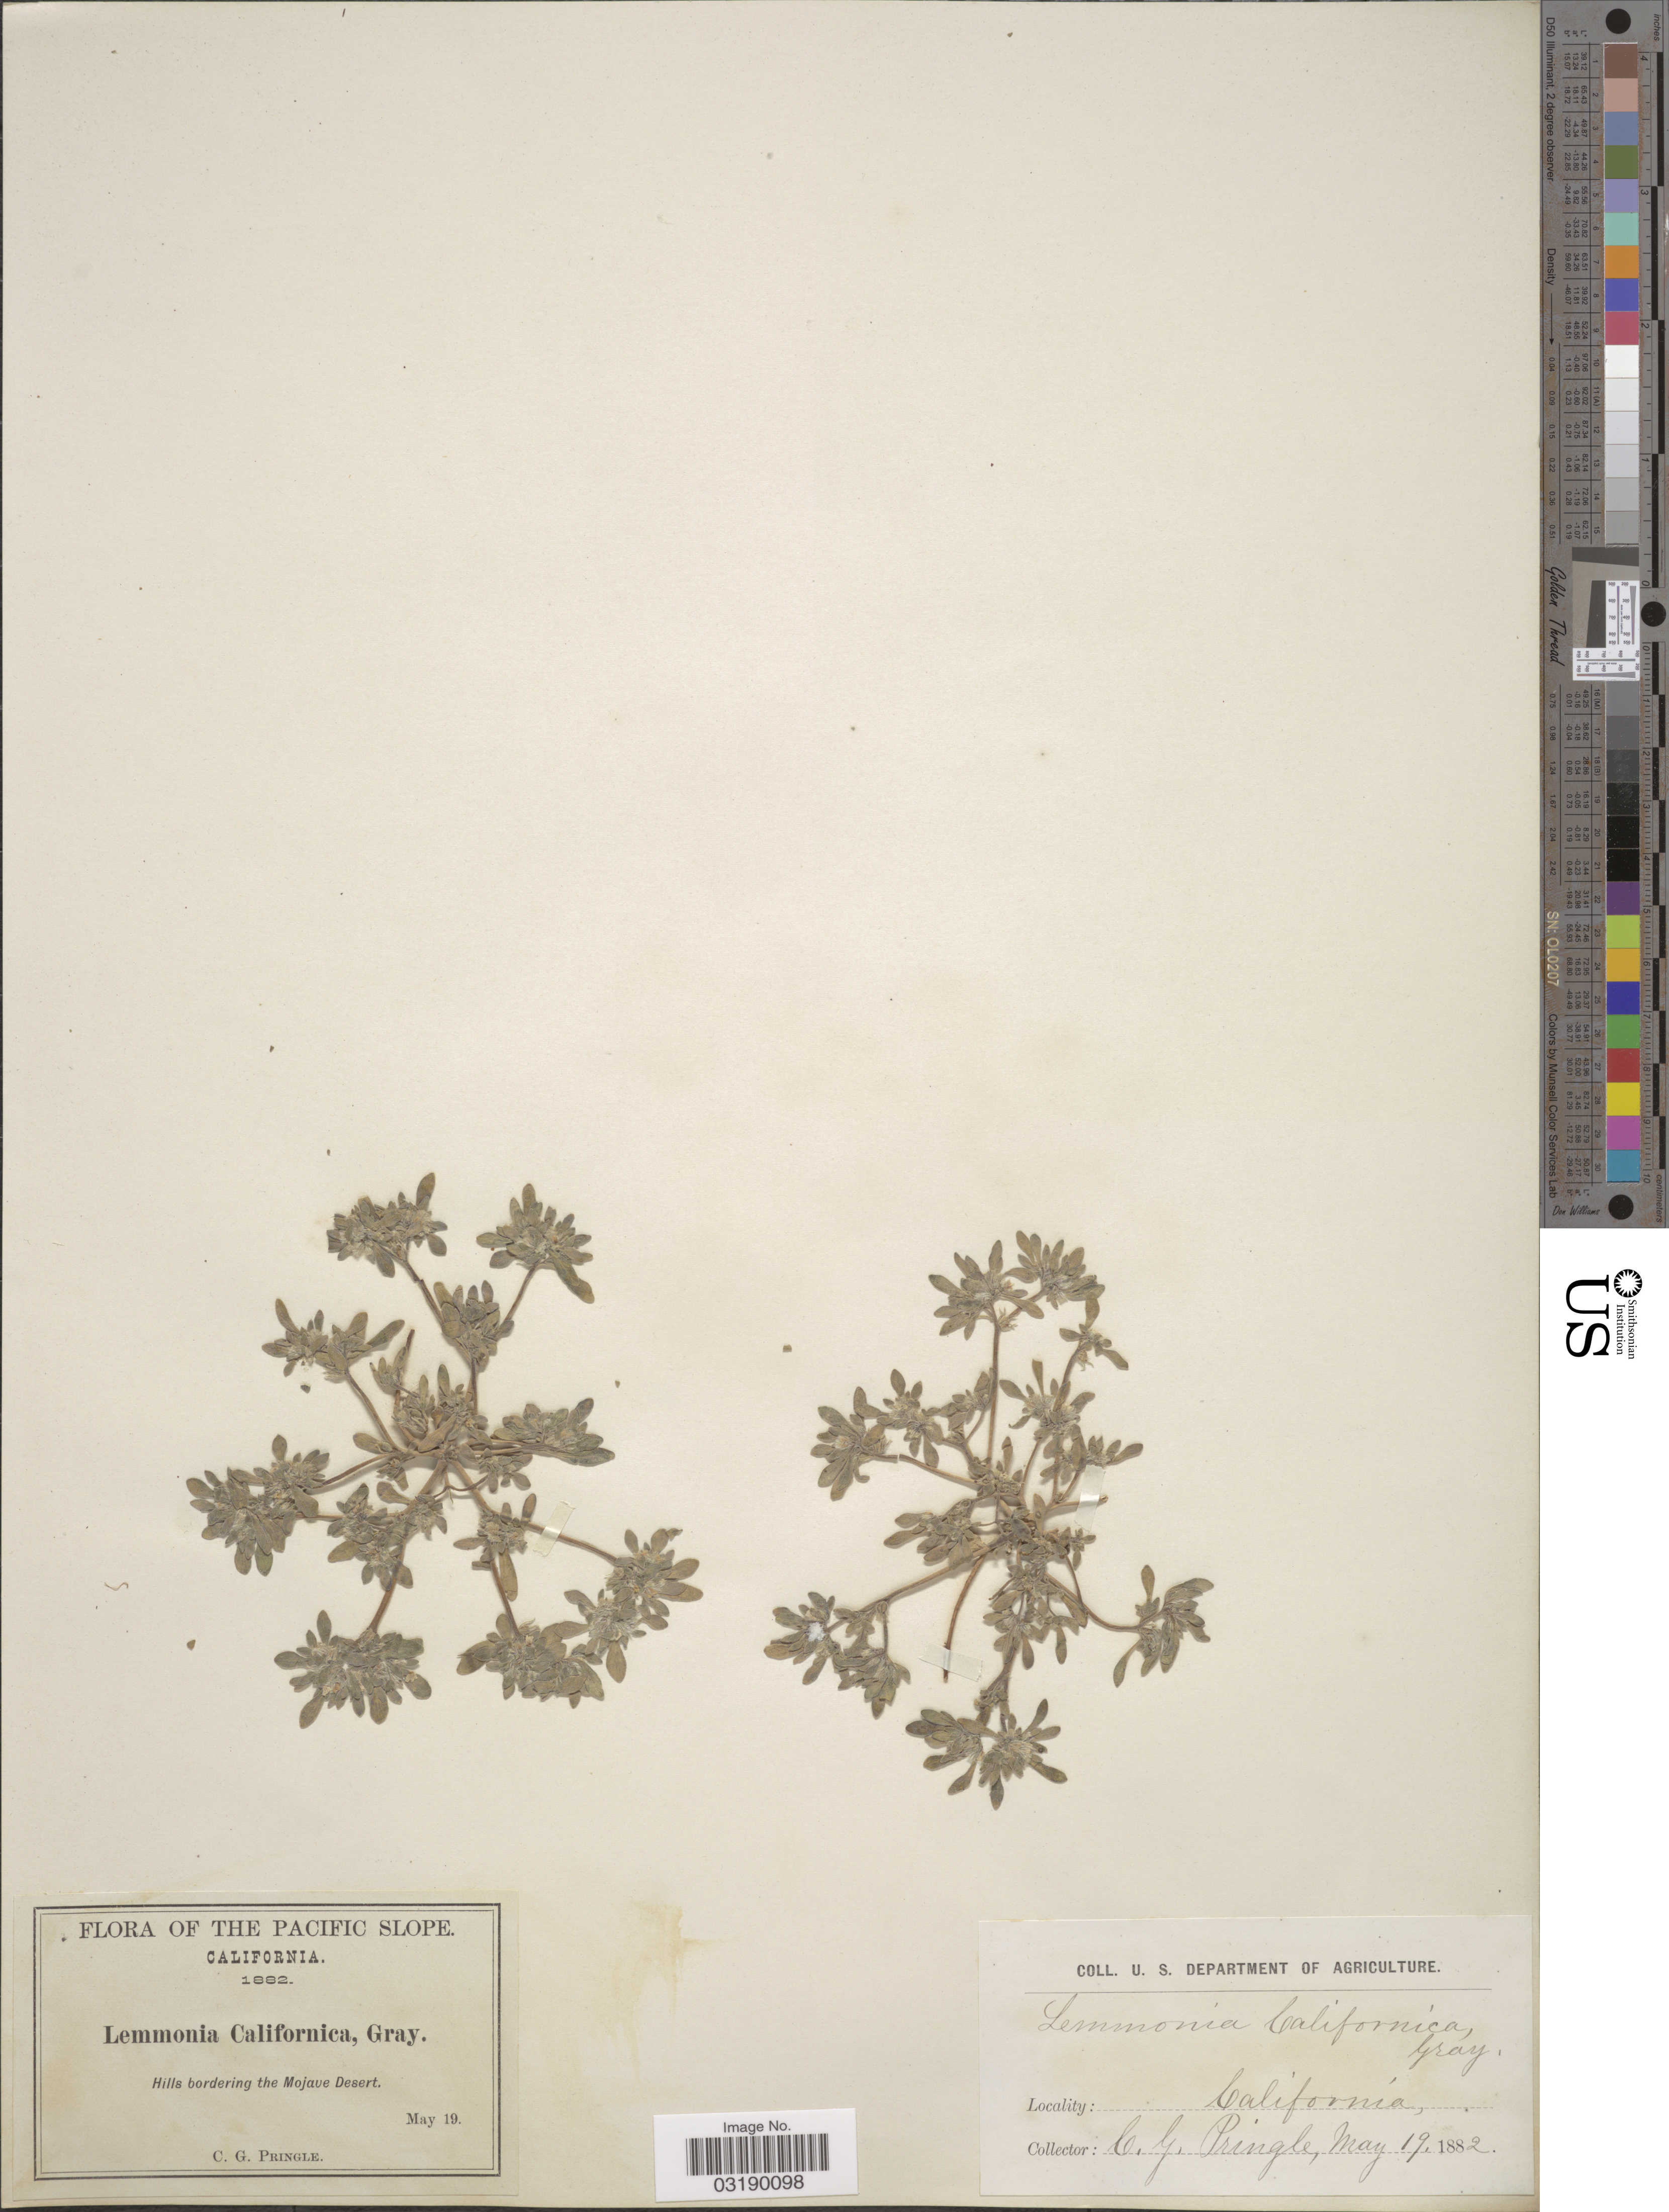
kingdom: Plantae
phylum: Tracheophyta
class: Magnoliopsida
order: Boraginales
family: Namaceae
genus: Nama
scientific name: Nama californica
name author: (A. Gray) J.D. Bacon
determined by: Strong, Mark T., (BOT), Smithsonian Institution - National Museum of Natural History (UNITED STATES)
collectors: C. G. Pringle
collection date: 1882-05-19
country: United States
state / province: California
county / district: San Bernardino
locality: The Pacific Slope. Hills bordering the Mojave Desert.